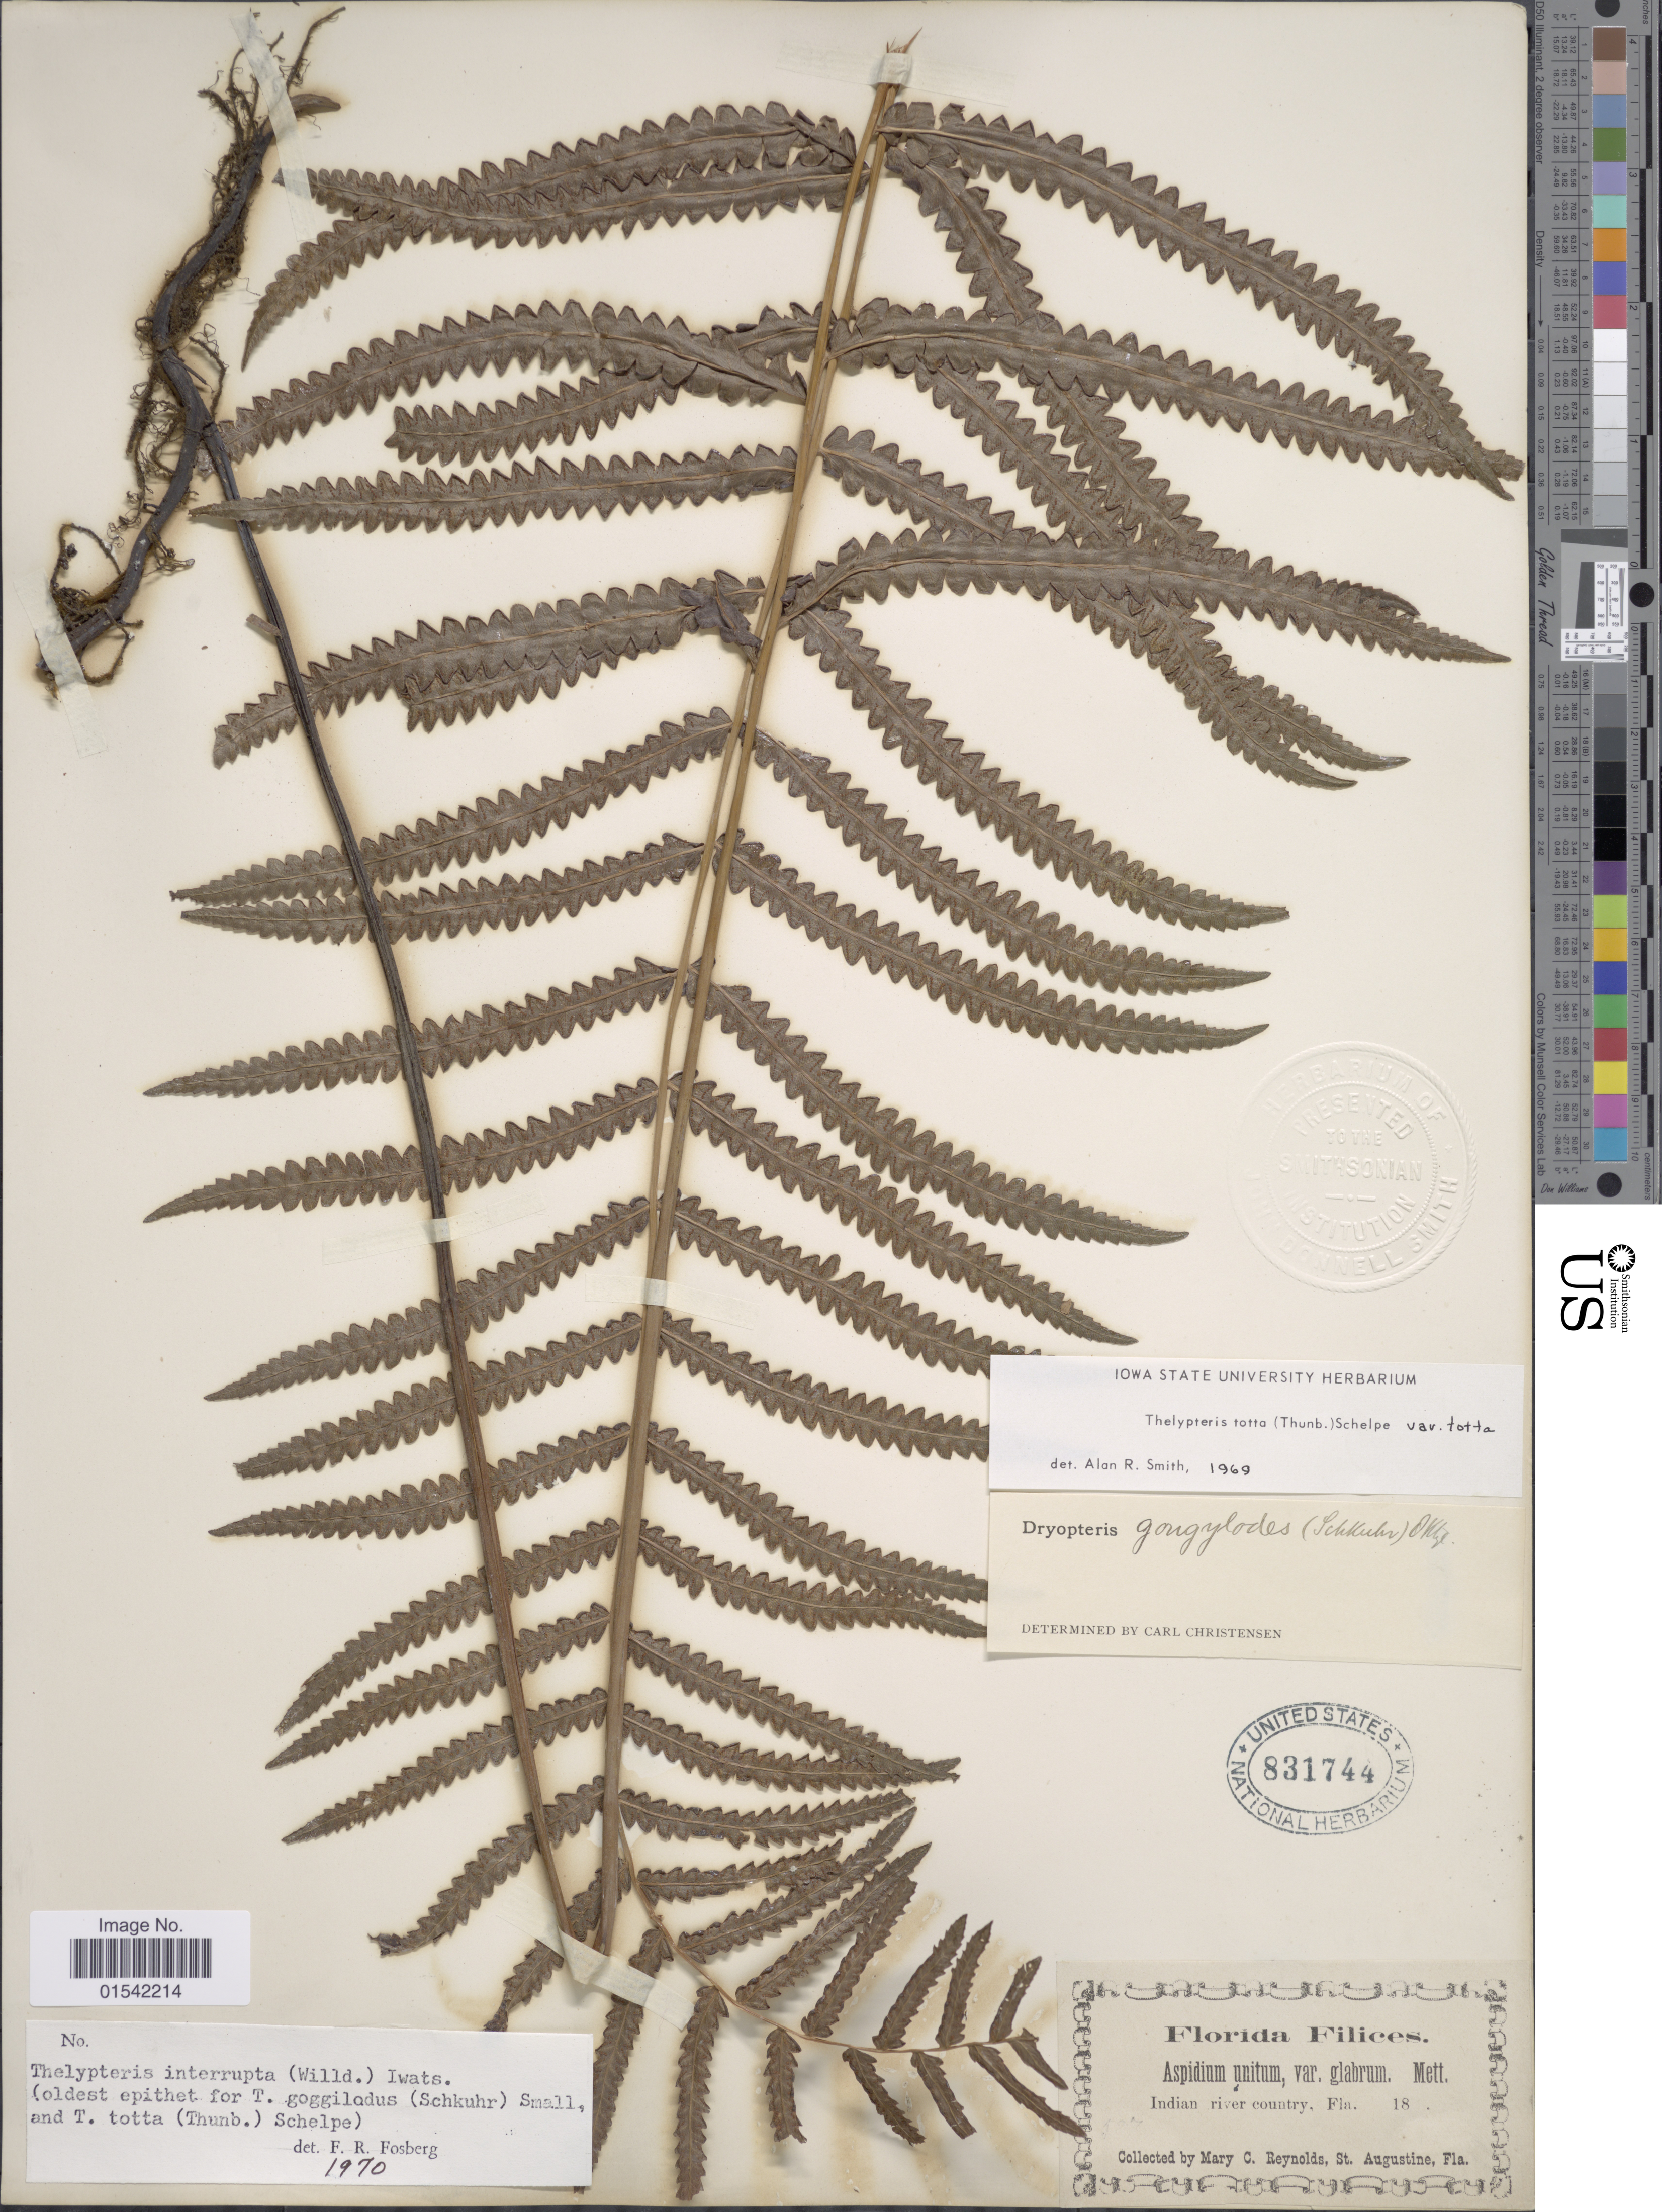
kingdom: Plantae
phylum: Tracheophyta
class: Polypodiopsida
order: Polypodiales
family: Thelypteridaceae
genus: Cyclosorus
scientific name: Cyclosorus interruptus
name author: (Willd.) H. Itô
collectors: M. Reynolds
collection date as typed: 18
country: United States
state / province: Florida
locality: Indian river country, St. Augustine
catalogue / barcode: US 831744